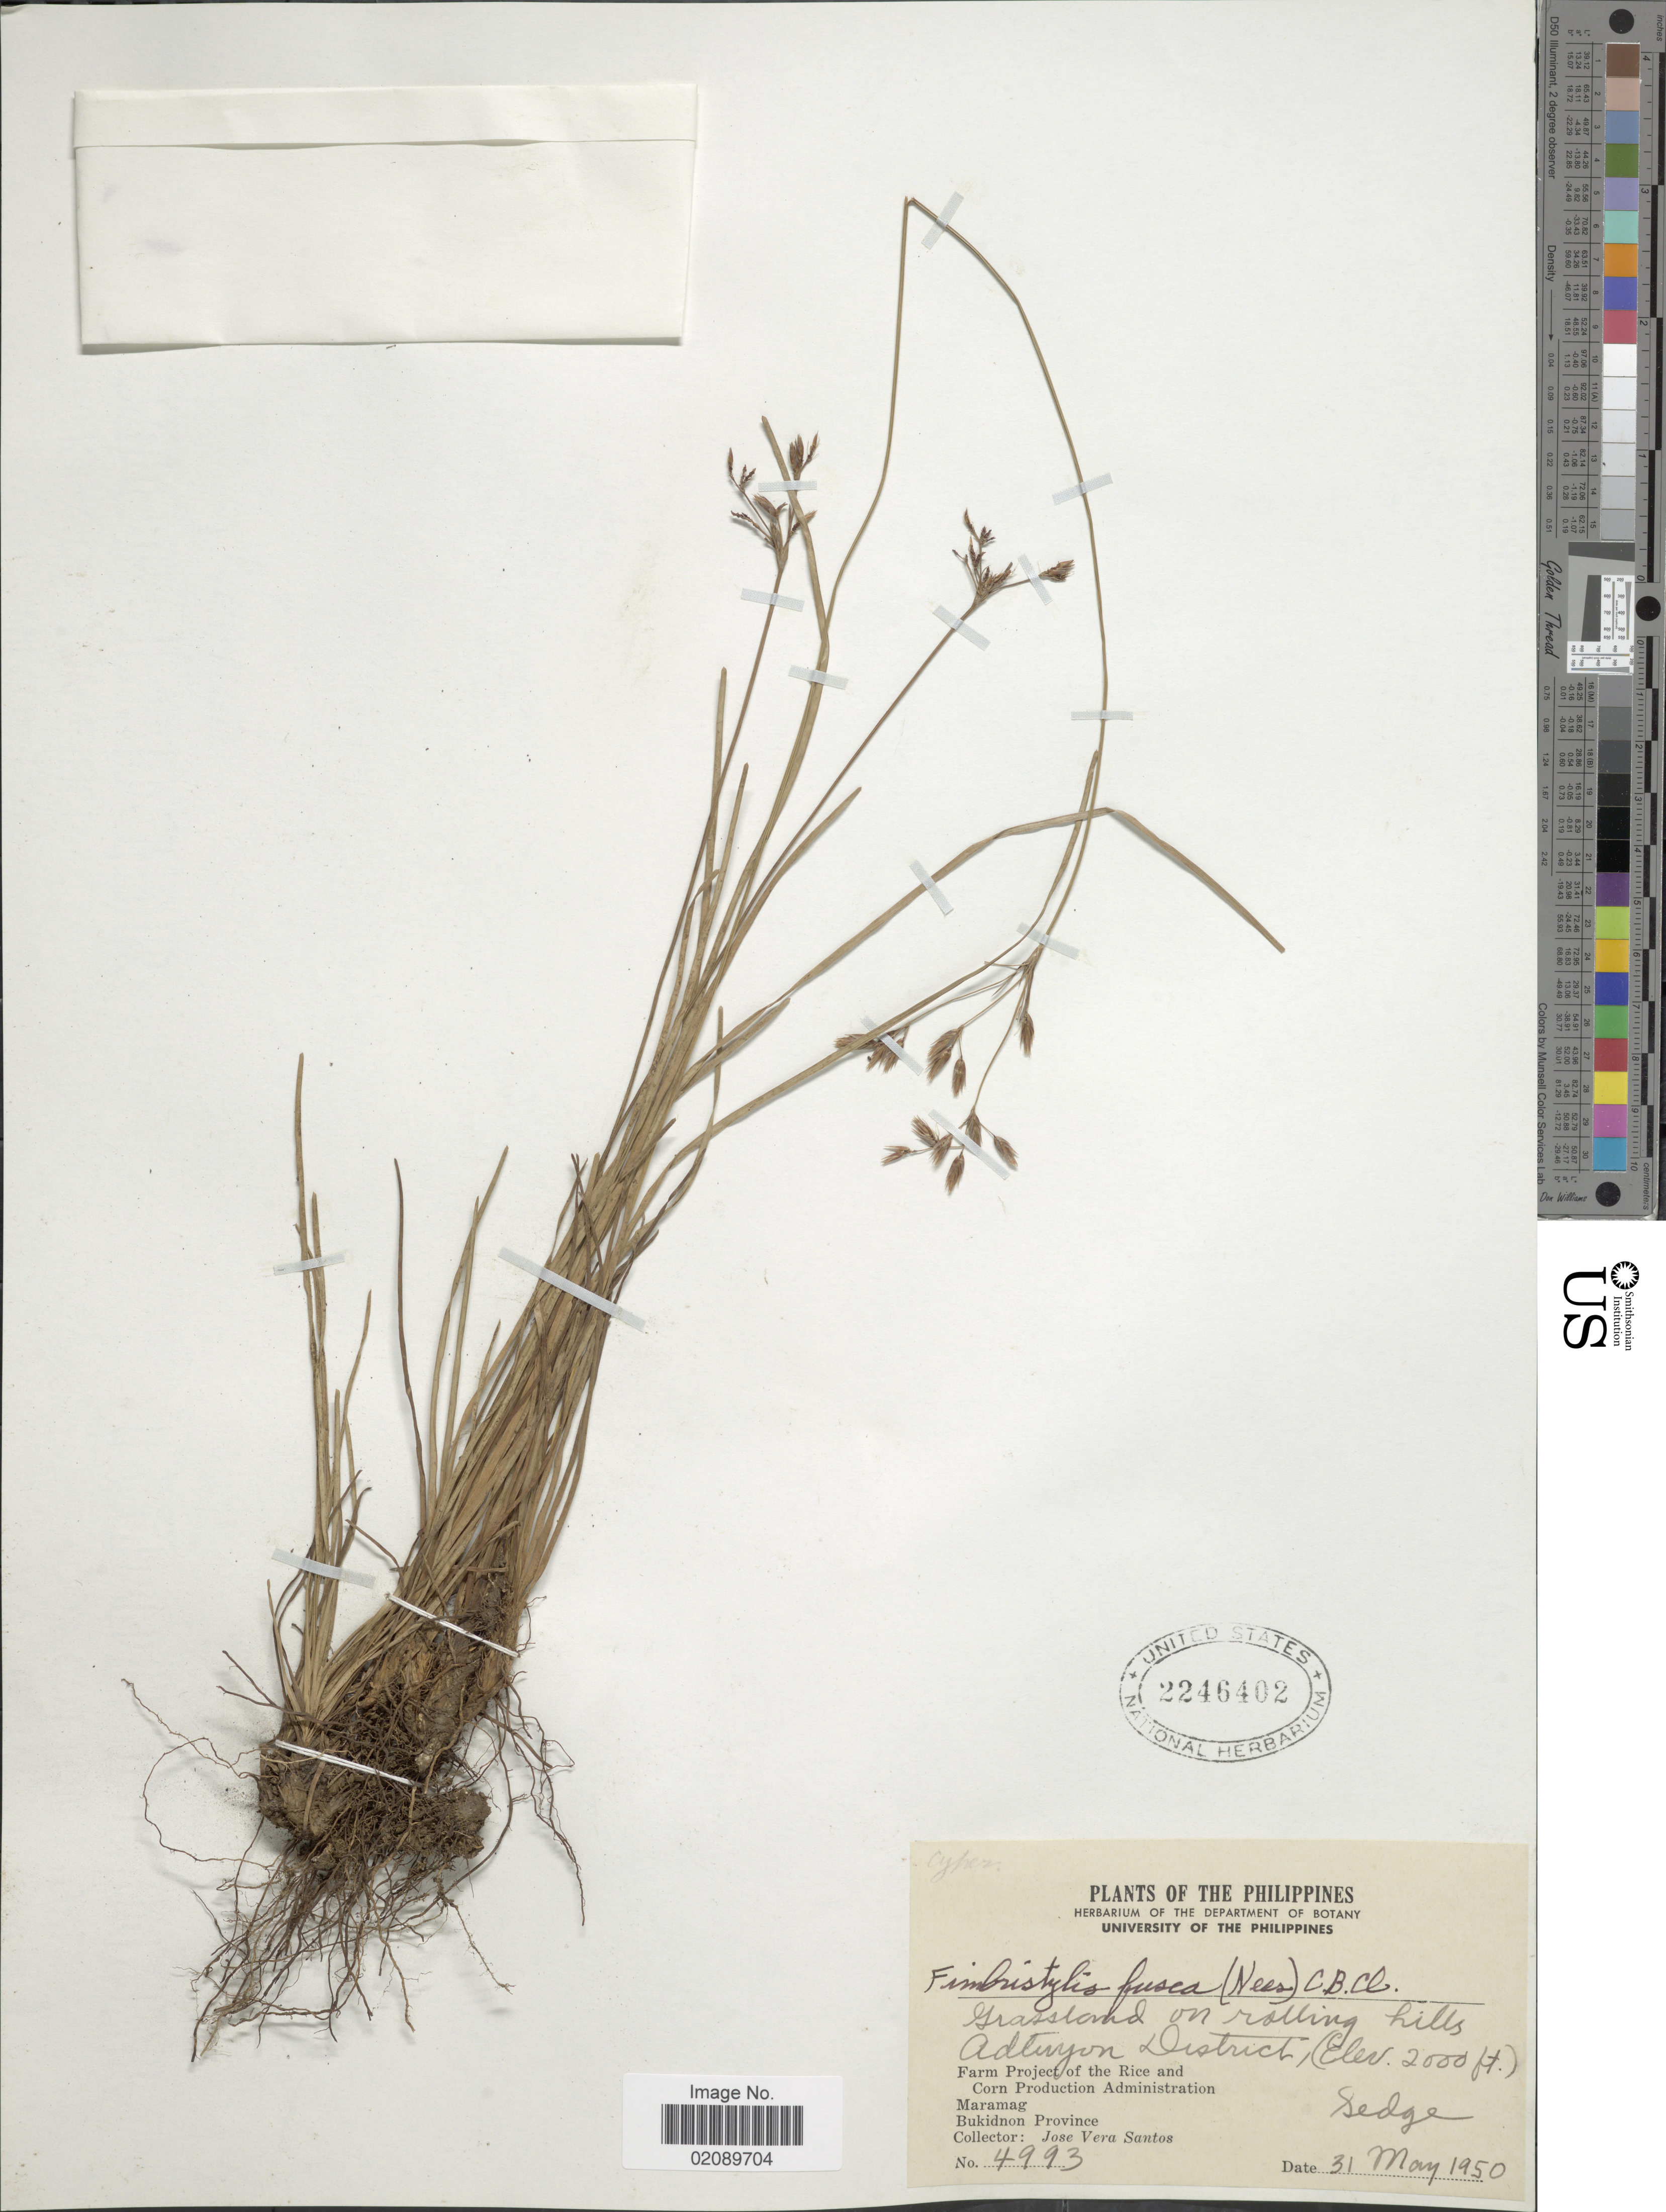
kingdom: Plantae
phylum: Tracheophyta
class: Liliopsida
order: Poales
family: Cyperaceae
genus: Fimbristylis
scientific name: Fimbristylis fusca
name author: (Nees) Benth. ex C.B. Clarke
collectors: J. Santos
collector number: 4993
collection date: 1950-05-31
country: Philippines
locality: Adtuyon District, Farm Project of the Rice and Corn Production Administration, Maramag, Bukidnon Province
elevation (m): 610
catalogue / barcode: US 2246402